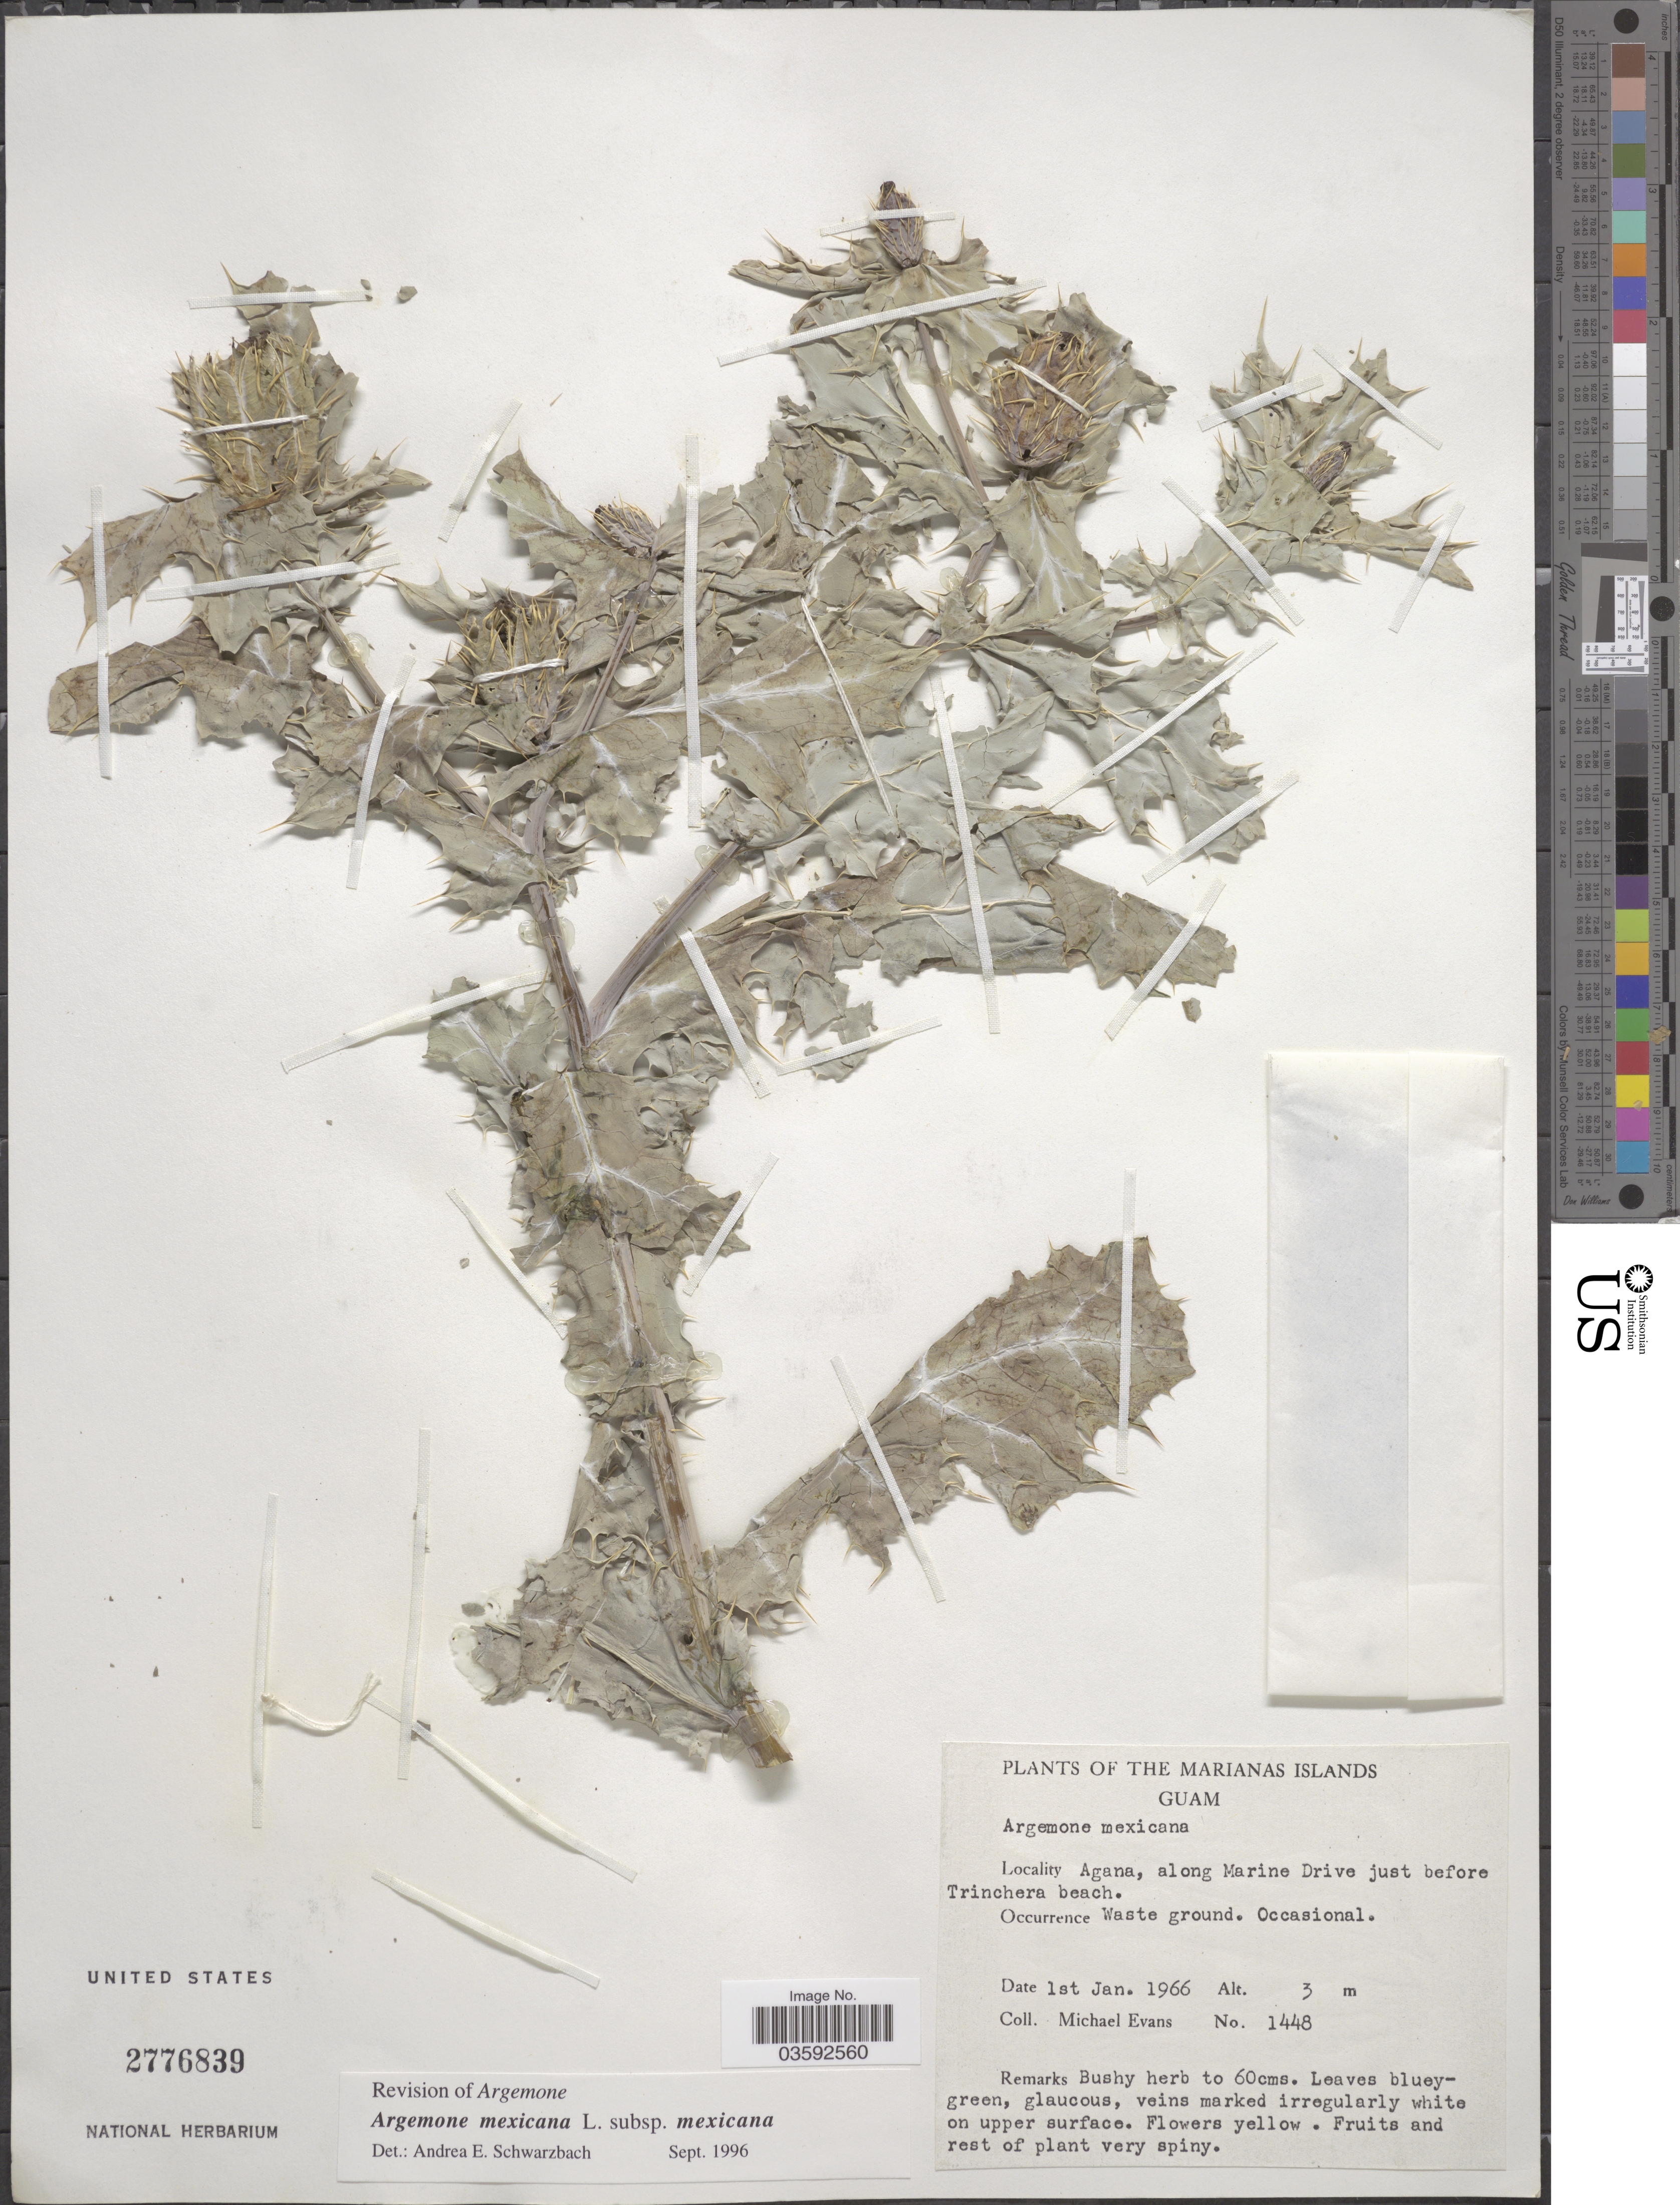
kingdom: Plantae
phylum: Tracheophyta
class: Magnoliopsida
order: Ranunculales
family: Papaveraceae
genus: Argemone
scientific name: Argemone mexicana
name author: L.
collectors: M. Evans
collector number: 1448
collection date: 1966-01-01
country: Guam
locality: The Marianas Islands. Agana, along Marine Drive just before Trinchera beach.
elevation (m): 3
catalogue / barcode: US 2776839